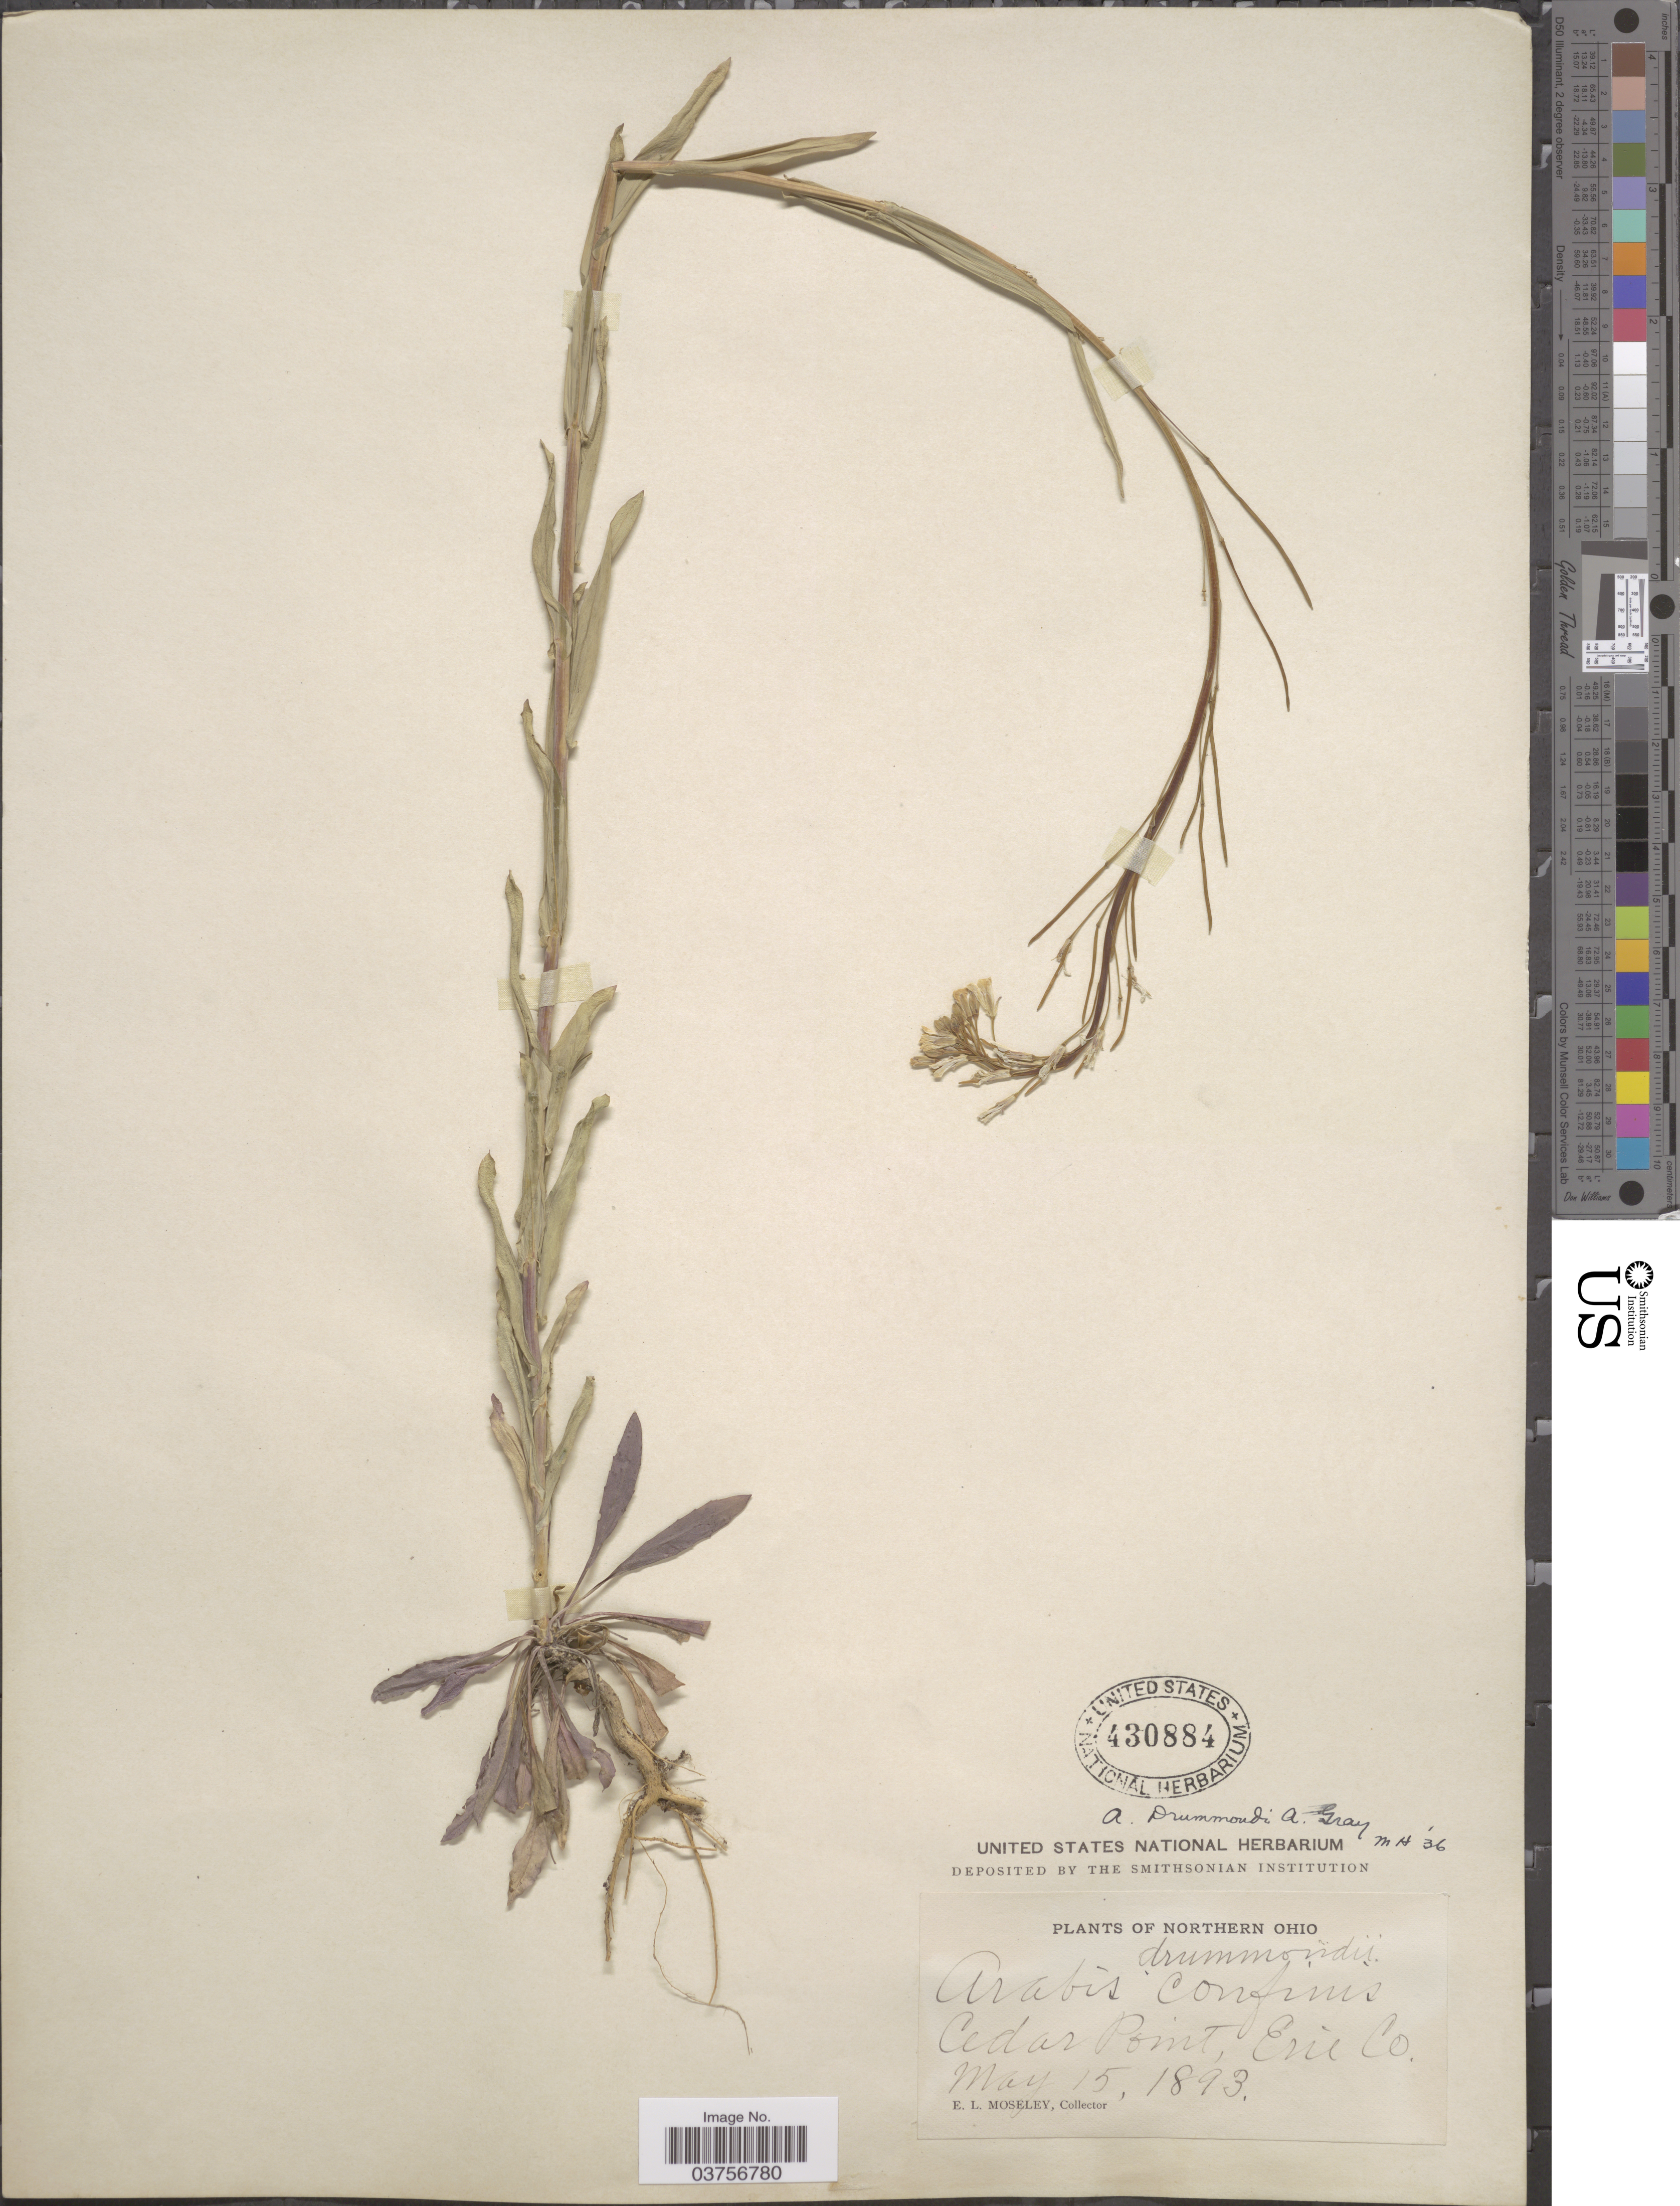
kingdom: Plantae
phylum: Tracheophyta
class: Magnoliopsida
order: Brassicales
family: Brassicaceae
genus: Arabis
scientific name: Arabis drummondii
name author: A. Gray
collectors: E. Moseley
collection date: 1893-05-15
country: United States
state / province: Ohio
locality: Northern Ohio. Cedar Point, Erie Co.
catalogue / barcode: US 430884